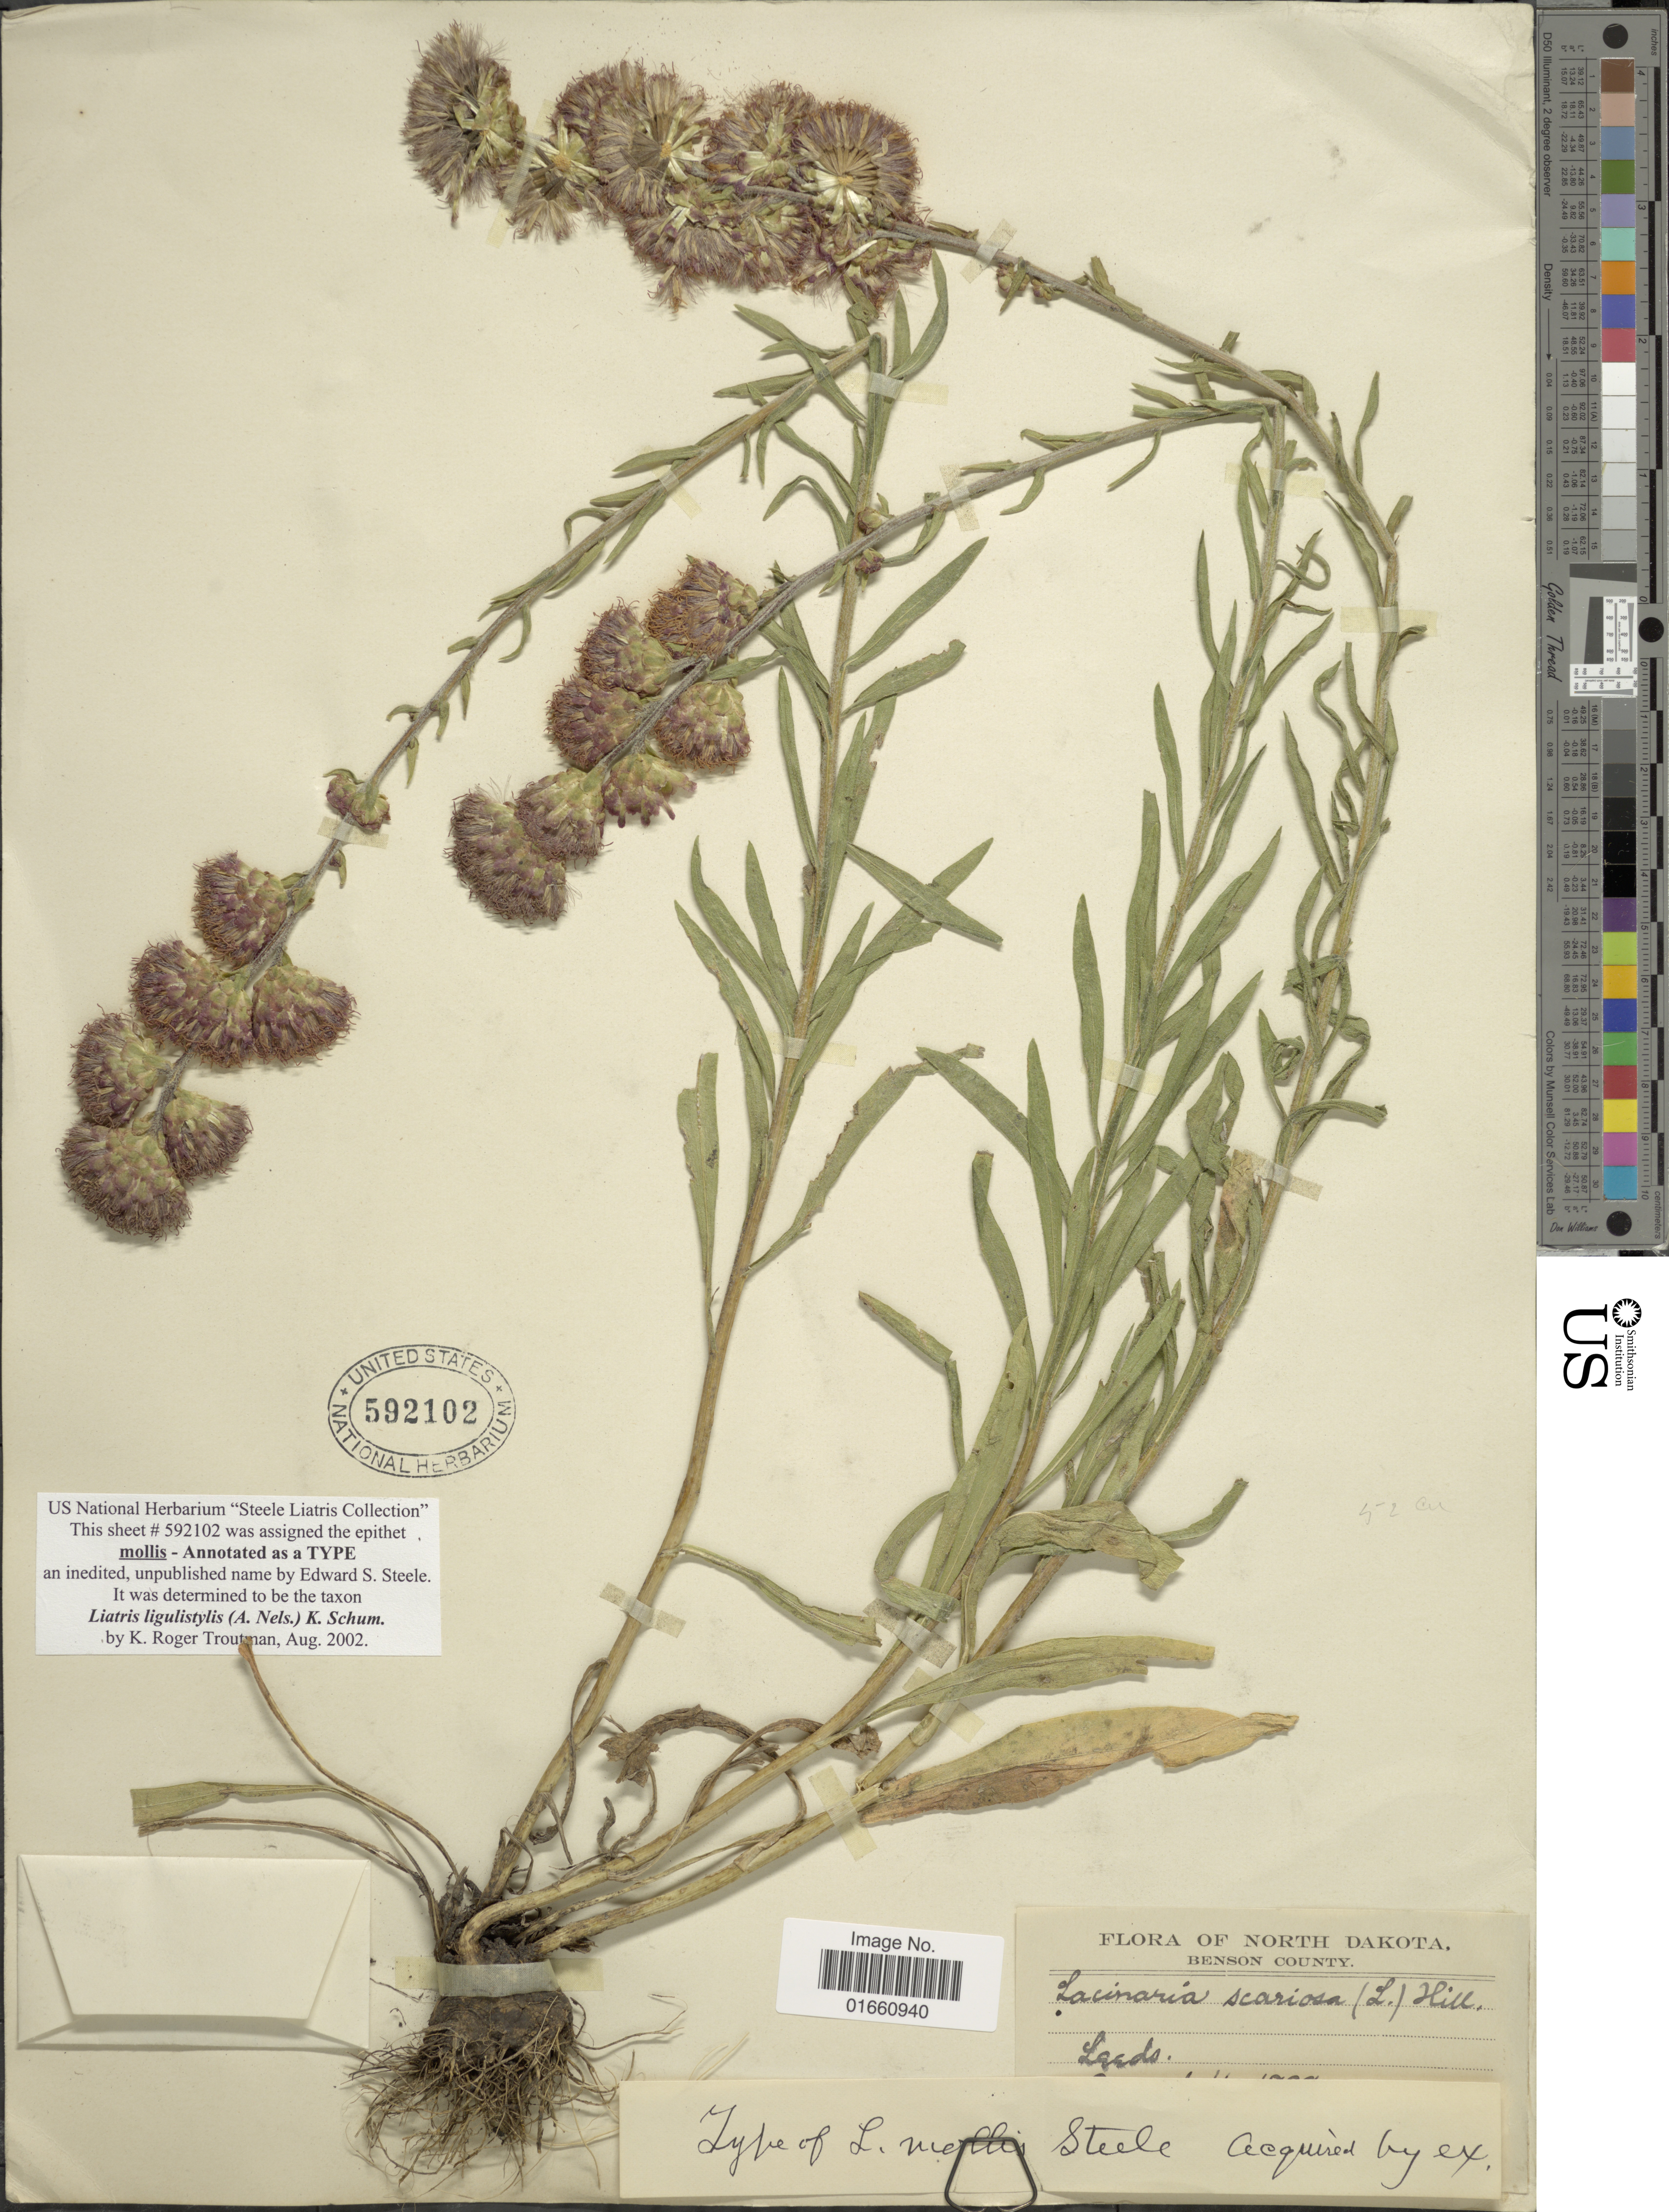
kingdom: Plantae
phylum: Tracheophyta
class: Magnoliopsida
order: Asterales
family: Asteraceae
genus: Liatris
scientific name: Liatris ligulistylis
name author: (A. Nelson) K. Schum.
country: United States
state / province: North Dakota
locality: Benson County, Leeds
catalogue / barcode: US 592102